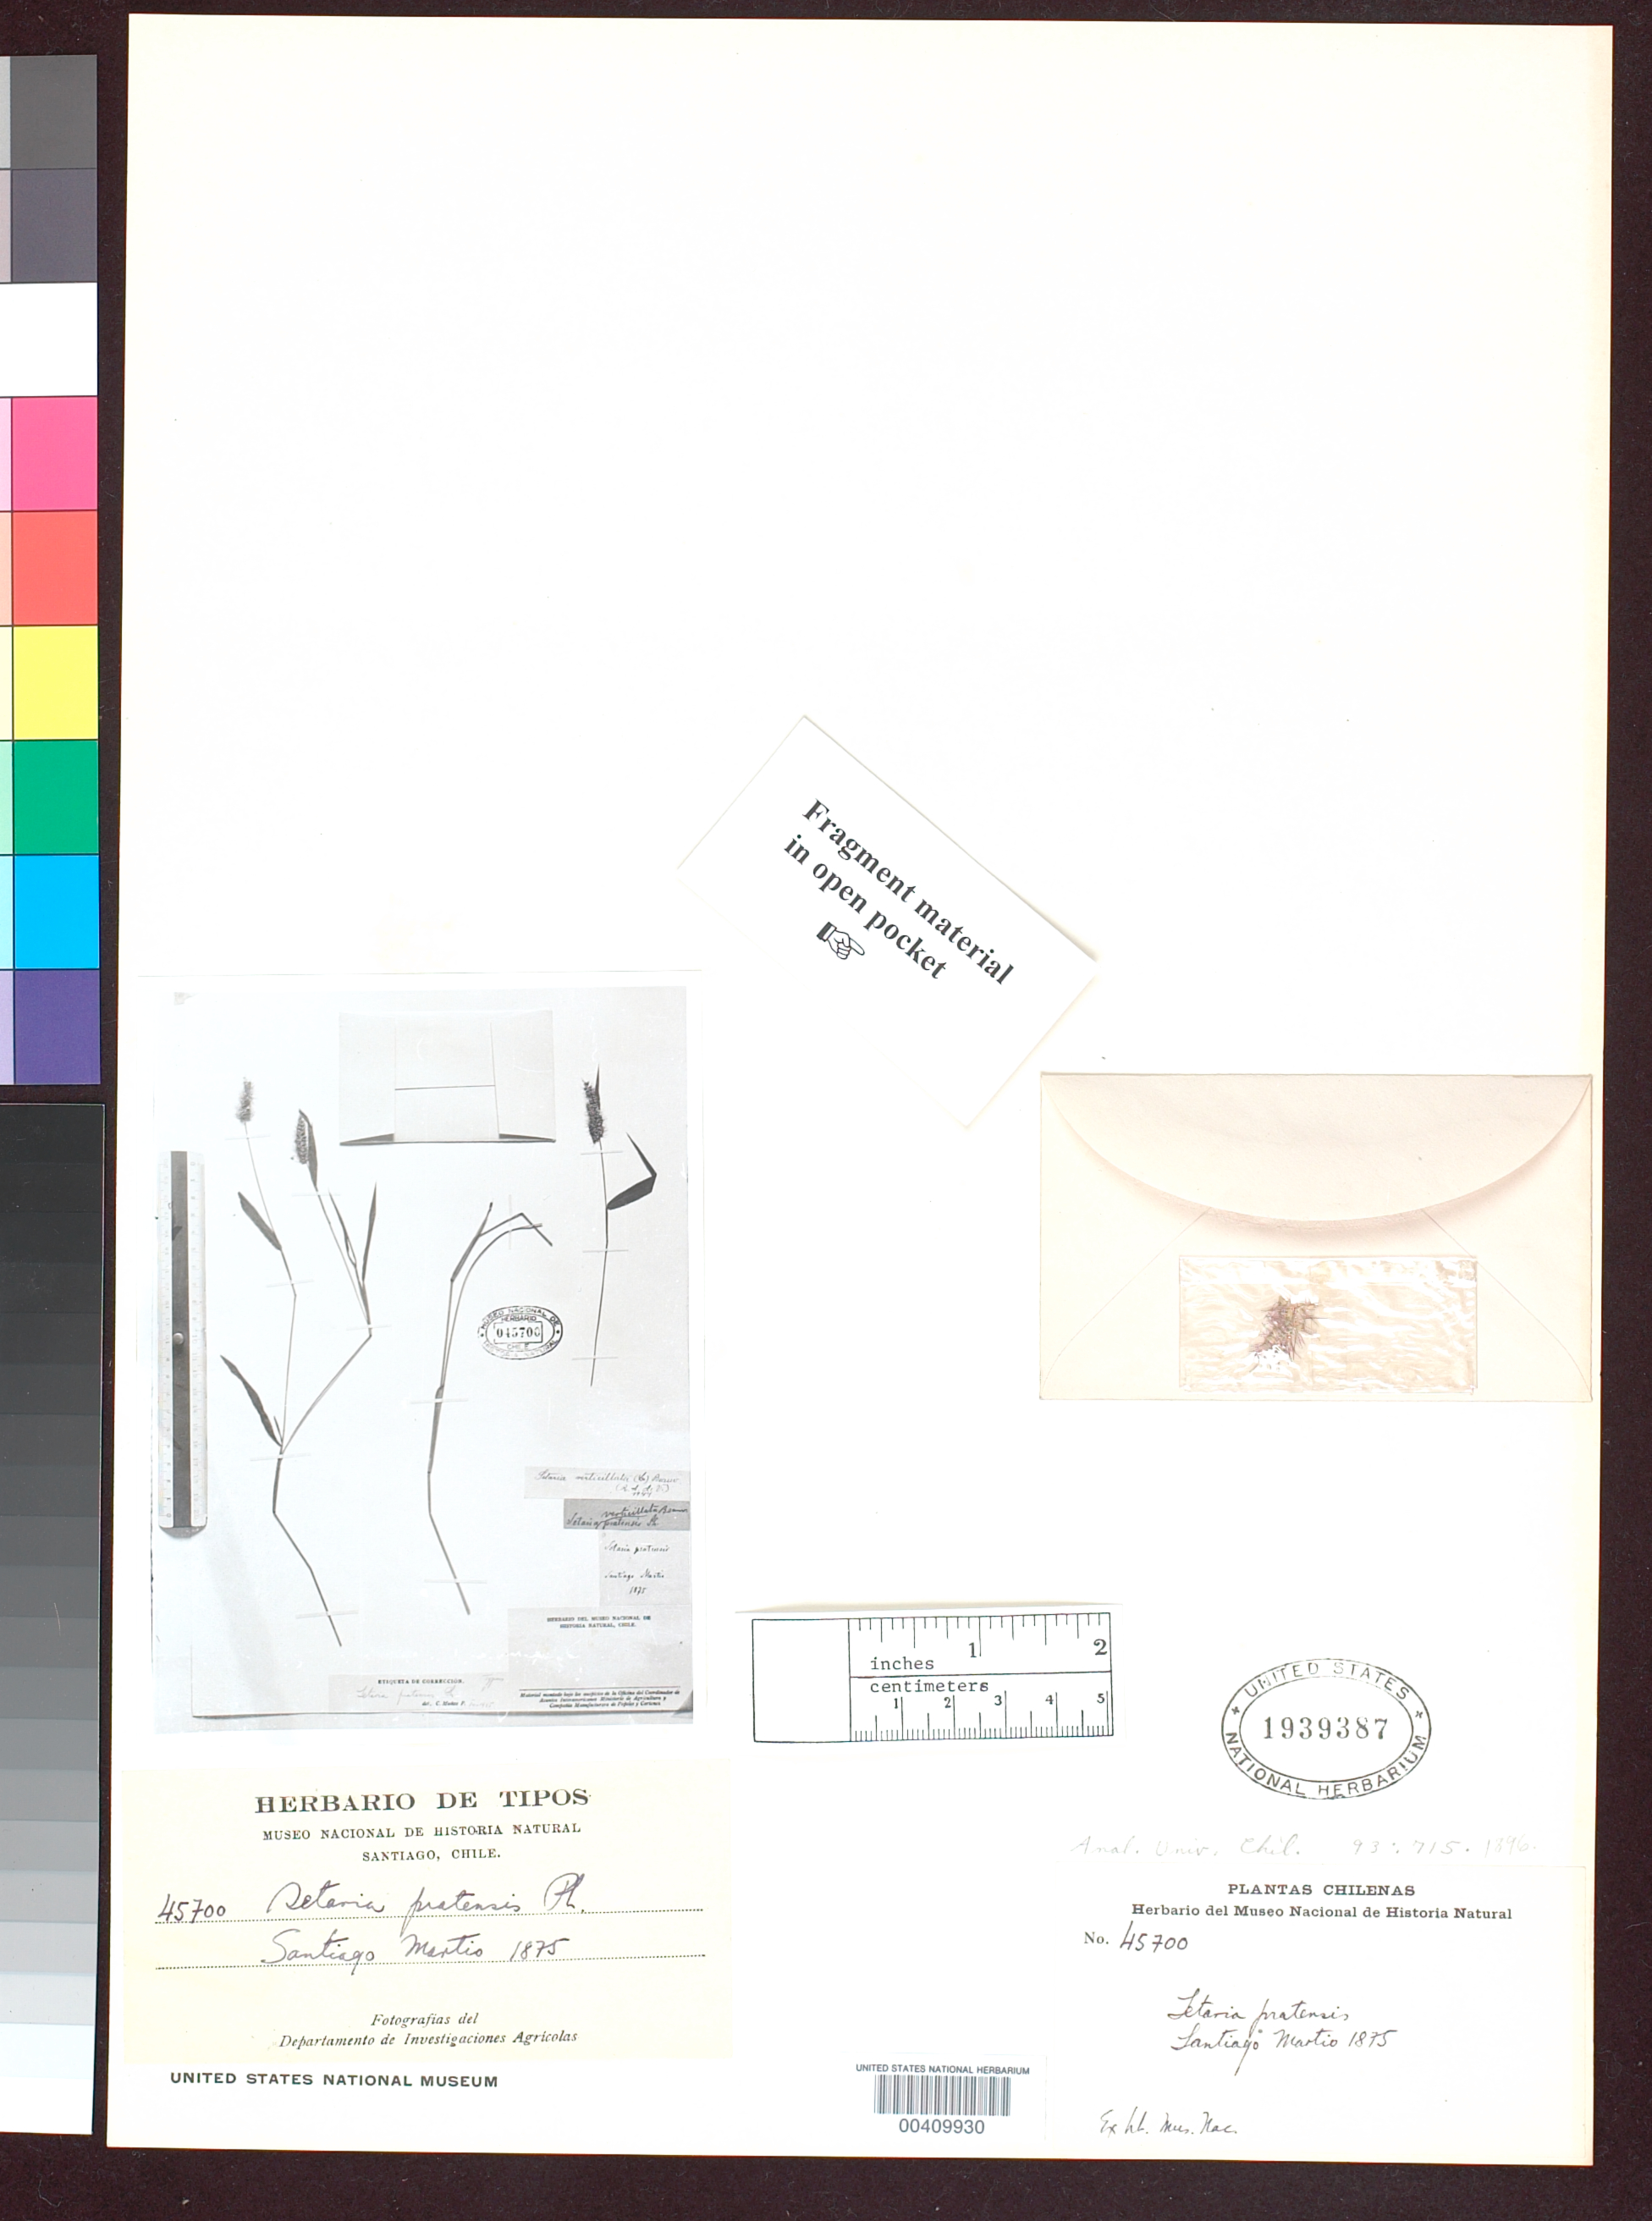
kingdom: Plantae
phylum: Tracheophyta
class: Liliopsida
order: Poales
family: Poaceae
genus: Setaria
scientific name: Setaria pratensis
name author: Phil.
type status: Type Fragment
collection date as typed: Mar 1875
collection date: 1875-03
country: Chile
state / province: Región Metropolitana (RM)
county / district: Santiago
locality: Several locations near Santiago.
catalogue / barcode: US 1939387